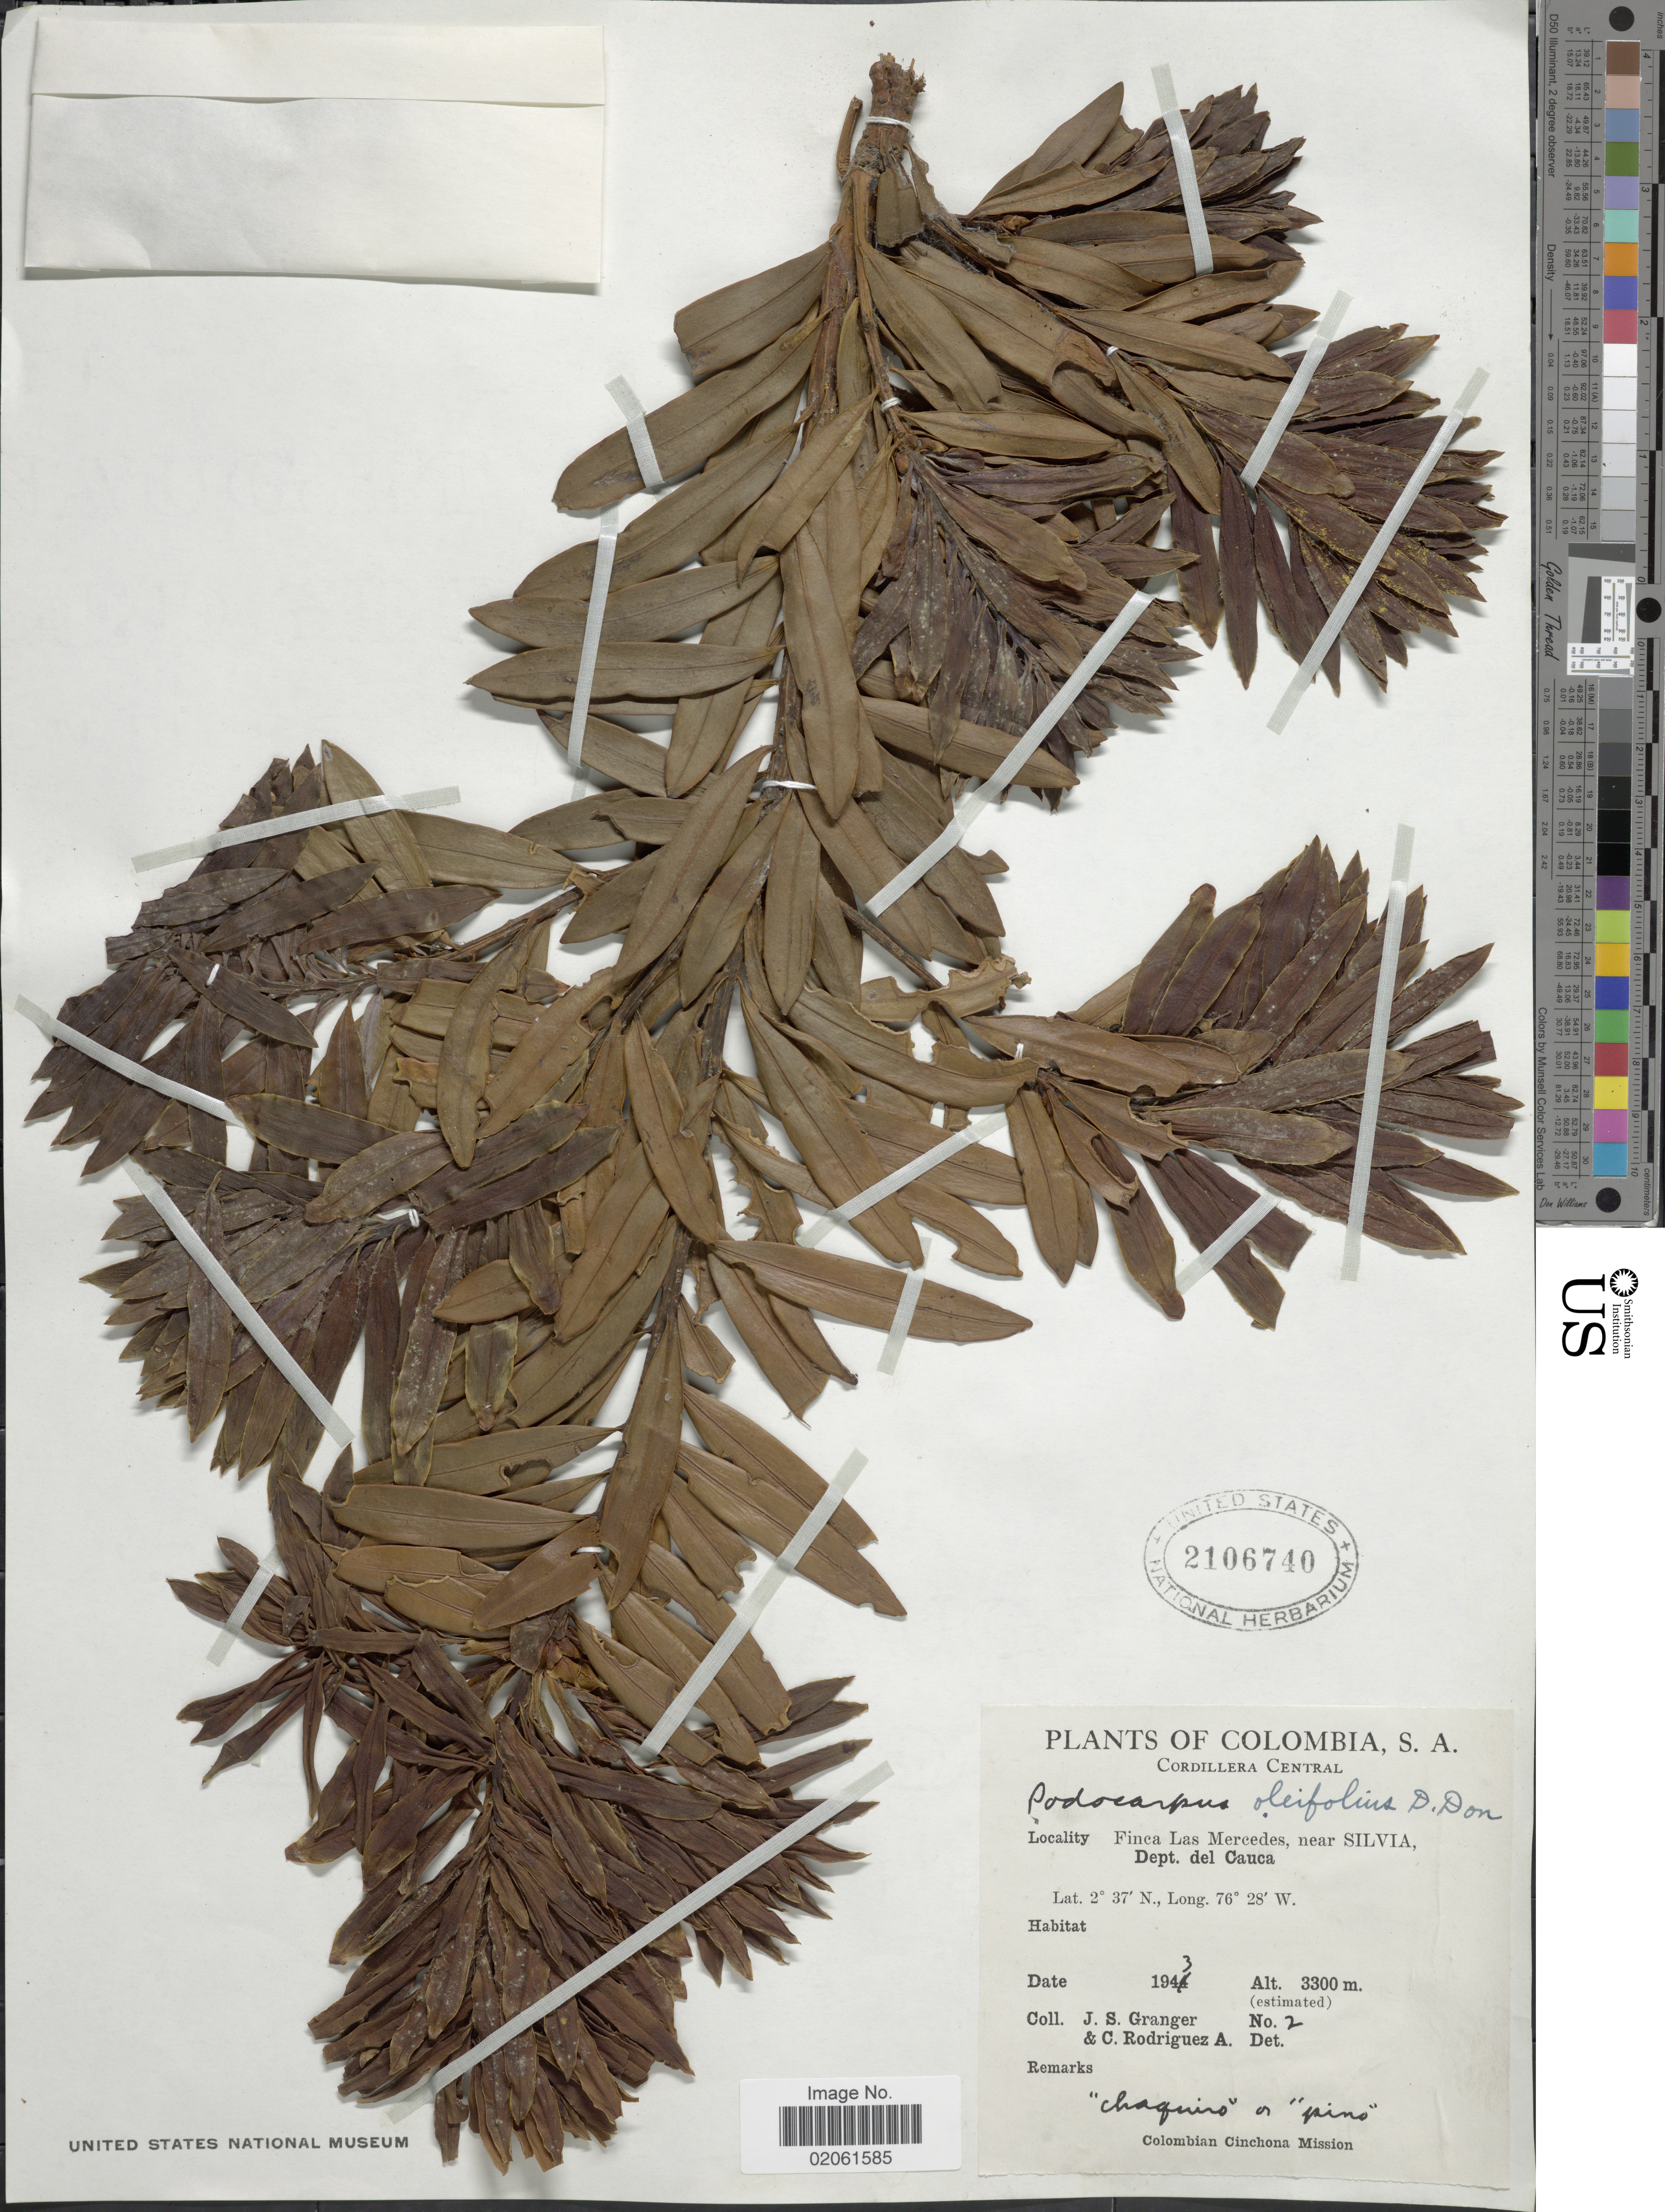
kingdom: Plantae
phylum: Tracheophyta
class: Pinopsida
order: Pinales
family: Podocarpaceae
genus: Podocarpus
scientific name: Podocarpus oleifolius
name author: D. Don ex Lamb.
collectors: J. Granger & C. Rodriguez-A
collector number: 2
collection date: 1943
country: Colombia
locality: Colombia, S.A. Cordillera Central, Finca La Mercedes, near Silvia, Dept. del Cauca.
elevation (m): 3300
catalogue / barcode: US 2106740